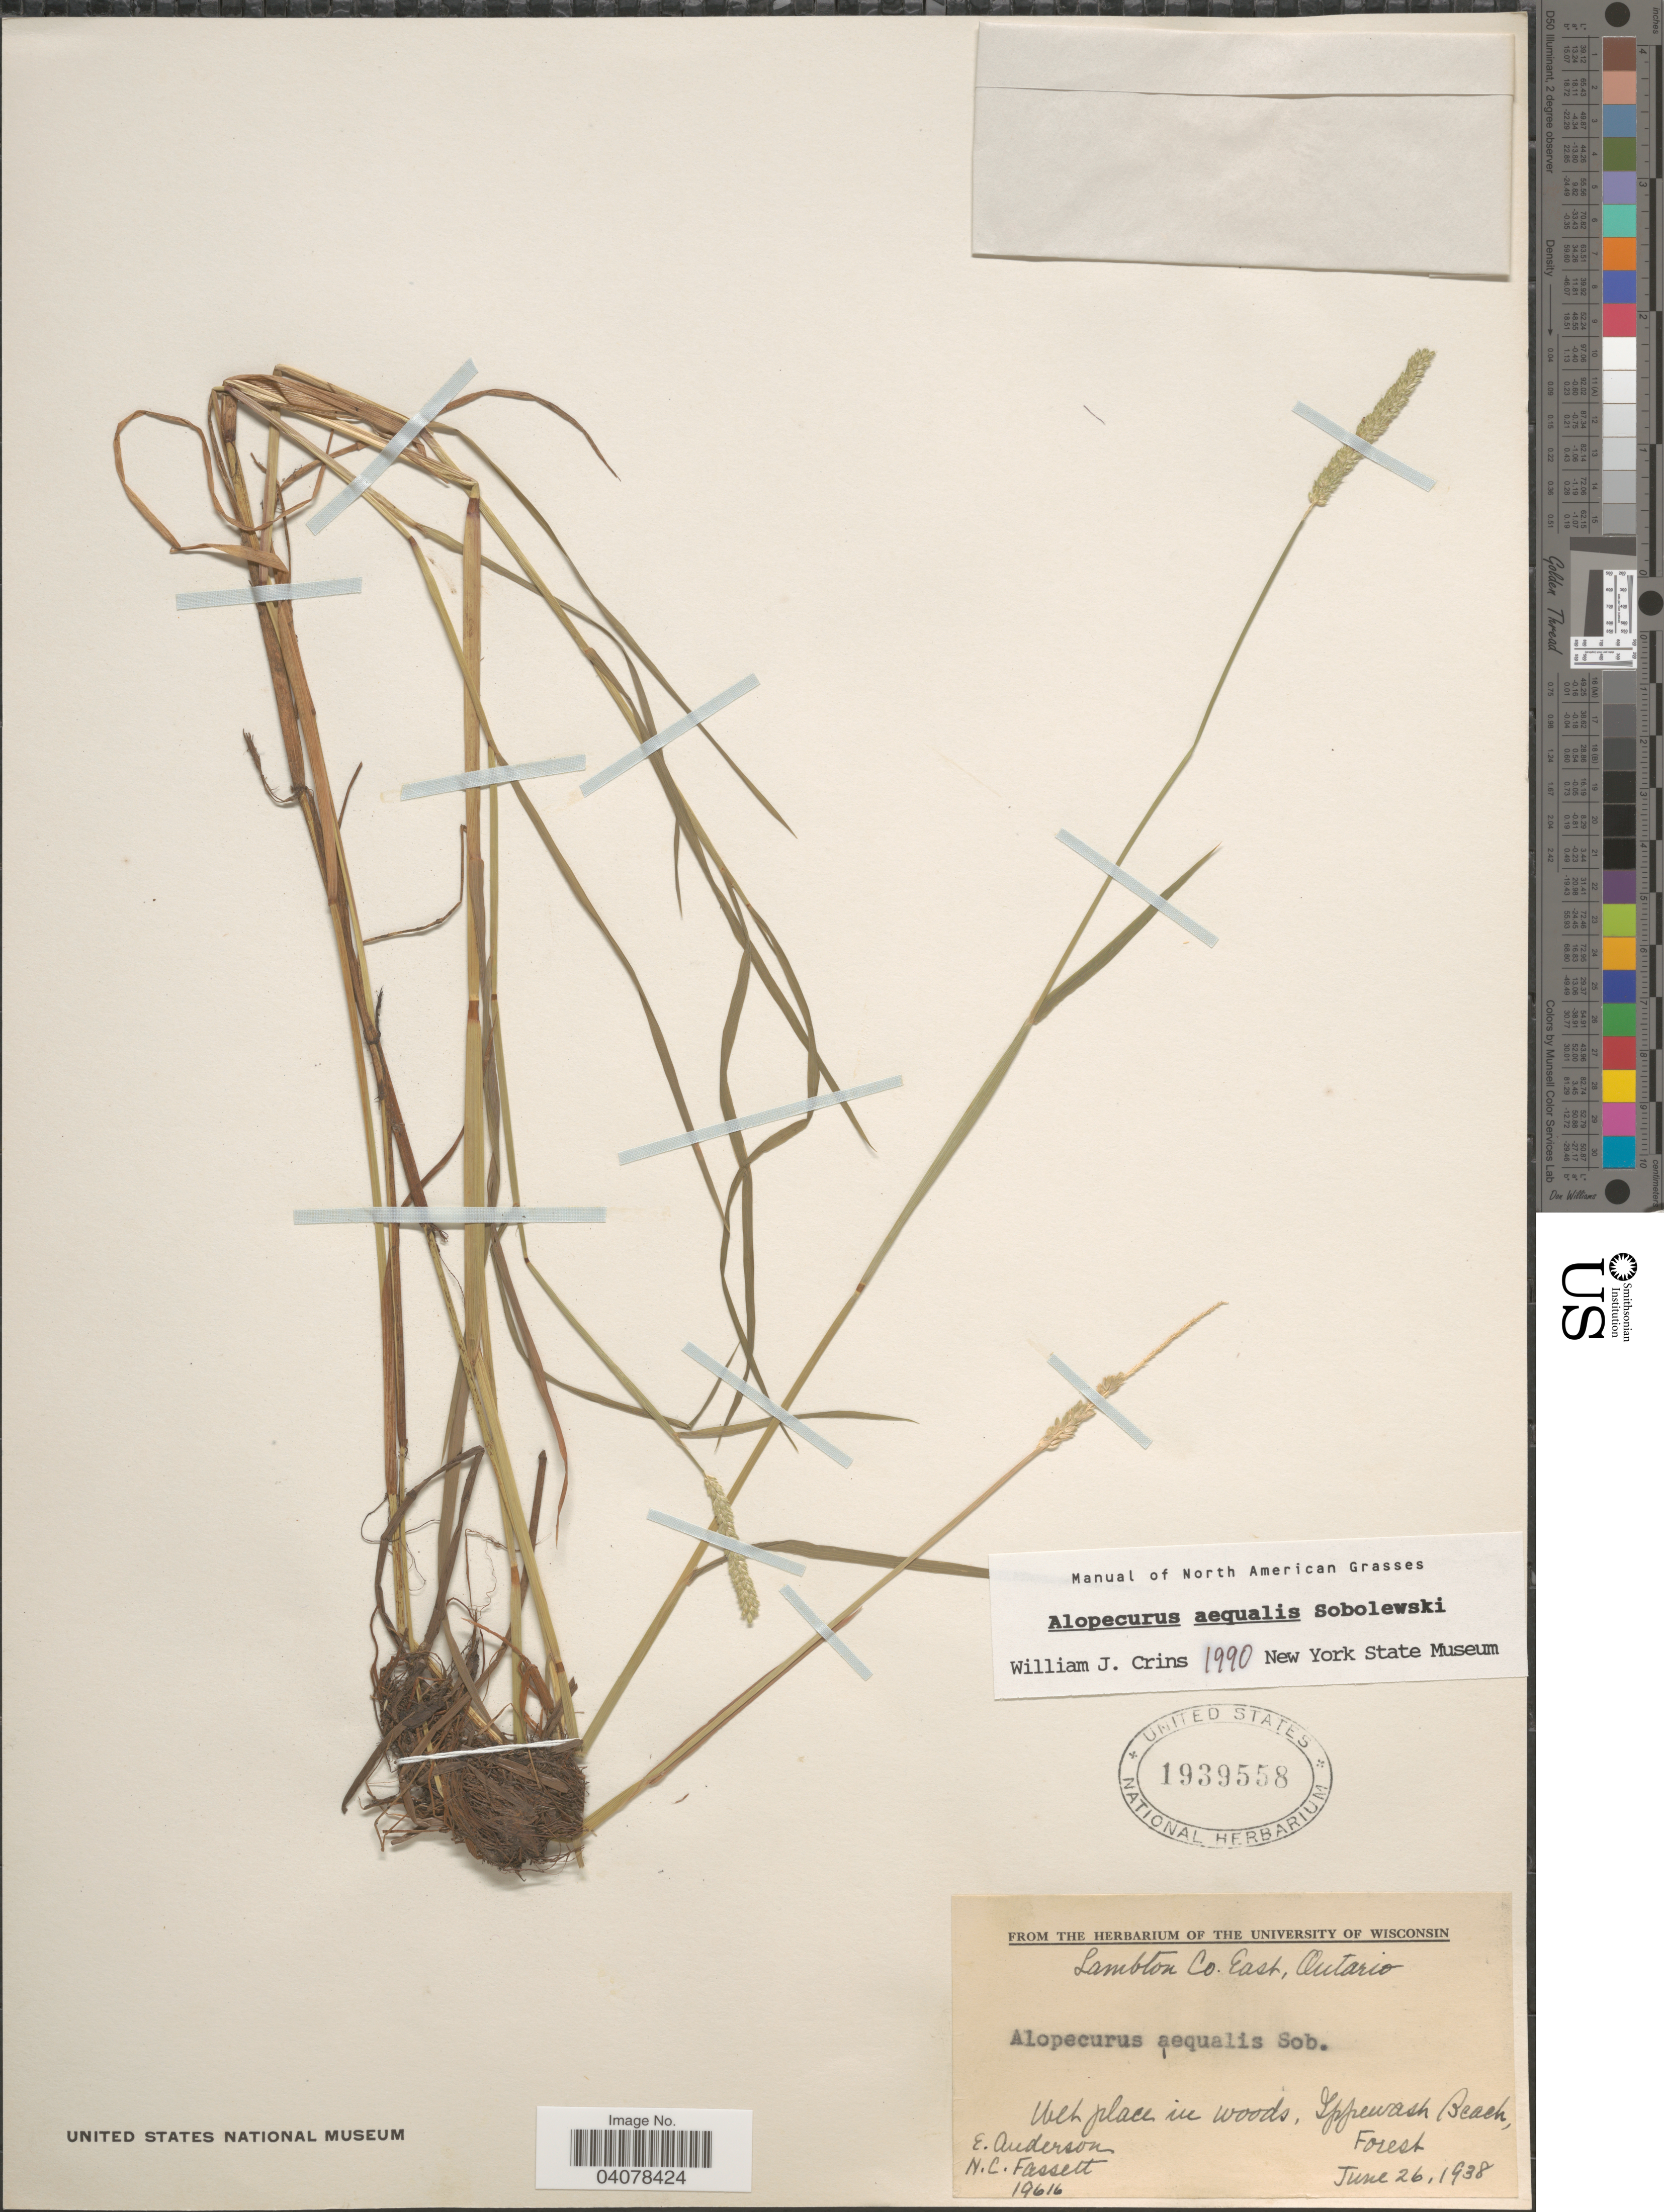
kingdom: Plantae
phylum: Tracheophyta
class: Liliopsida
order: Poales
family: Poaceae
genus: Alopecurus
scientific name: Alopecurus aequalis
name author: Sobol.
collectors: E. Anderson & N. C. Fassett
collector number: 19616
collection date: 1938-06-26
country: Canada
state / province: Ontario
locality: Lambton Co. East. Ipperwash Beach, Forest.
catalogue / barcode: US 1939558